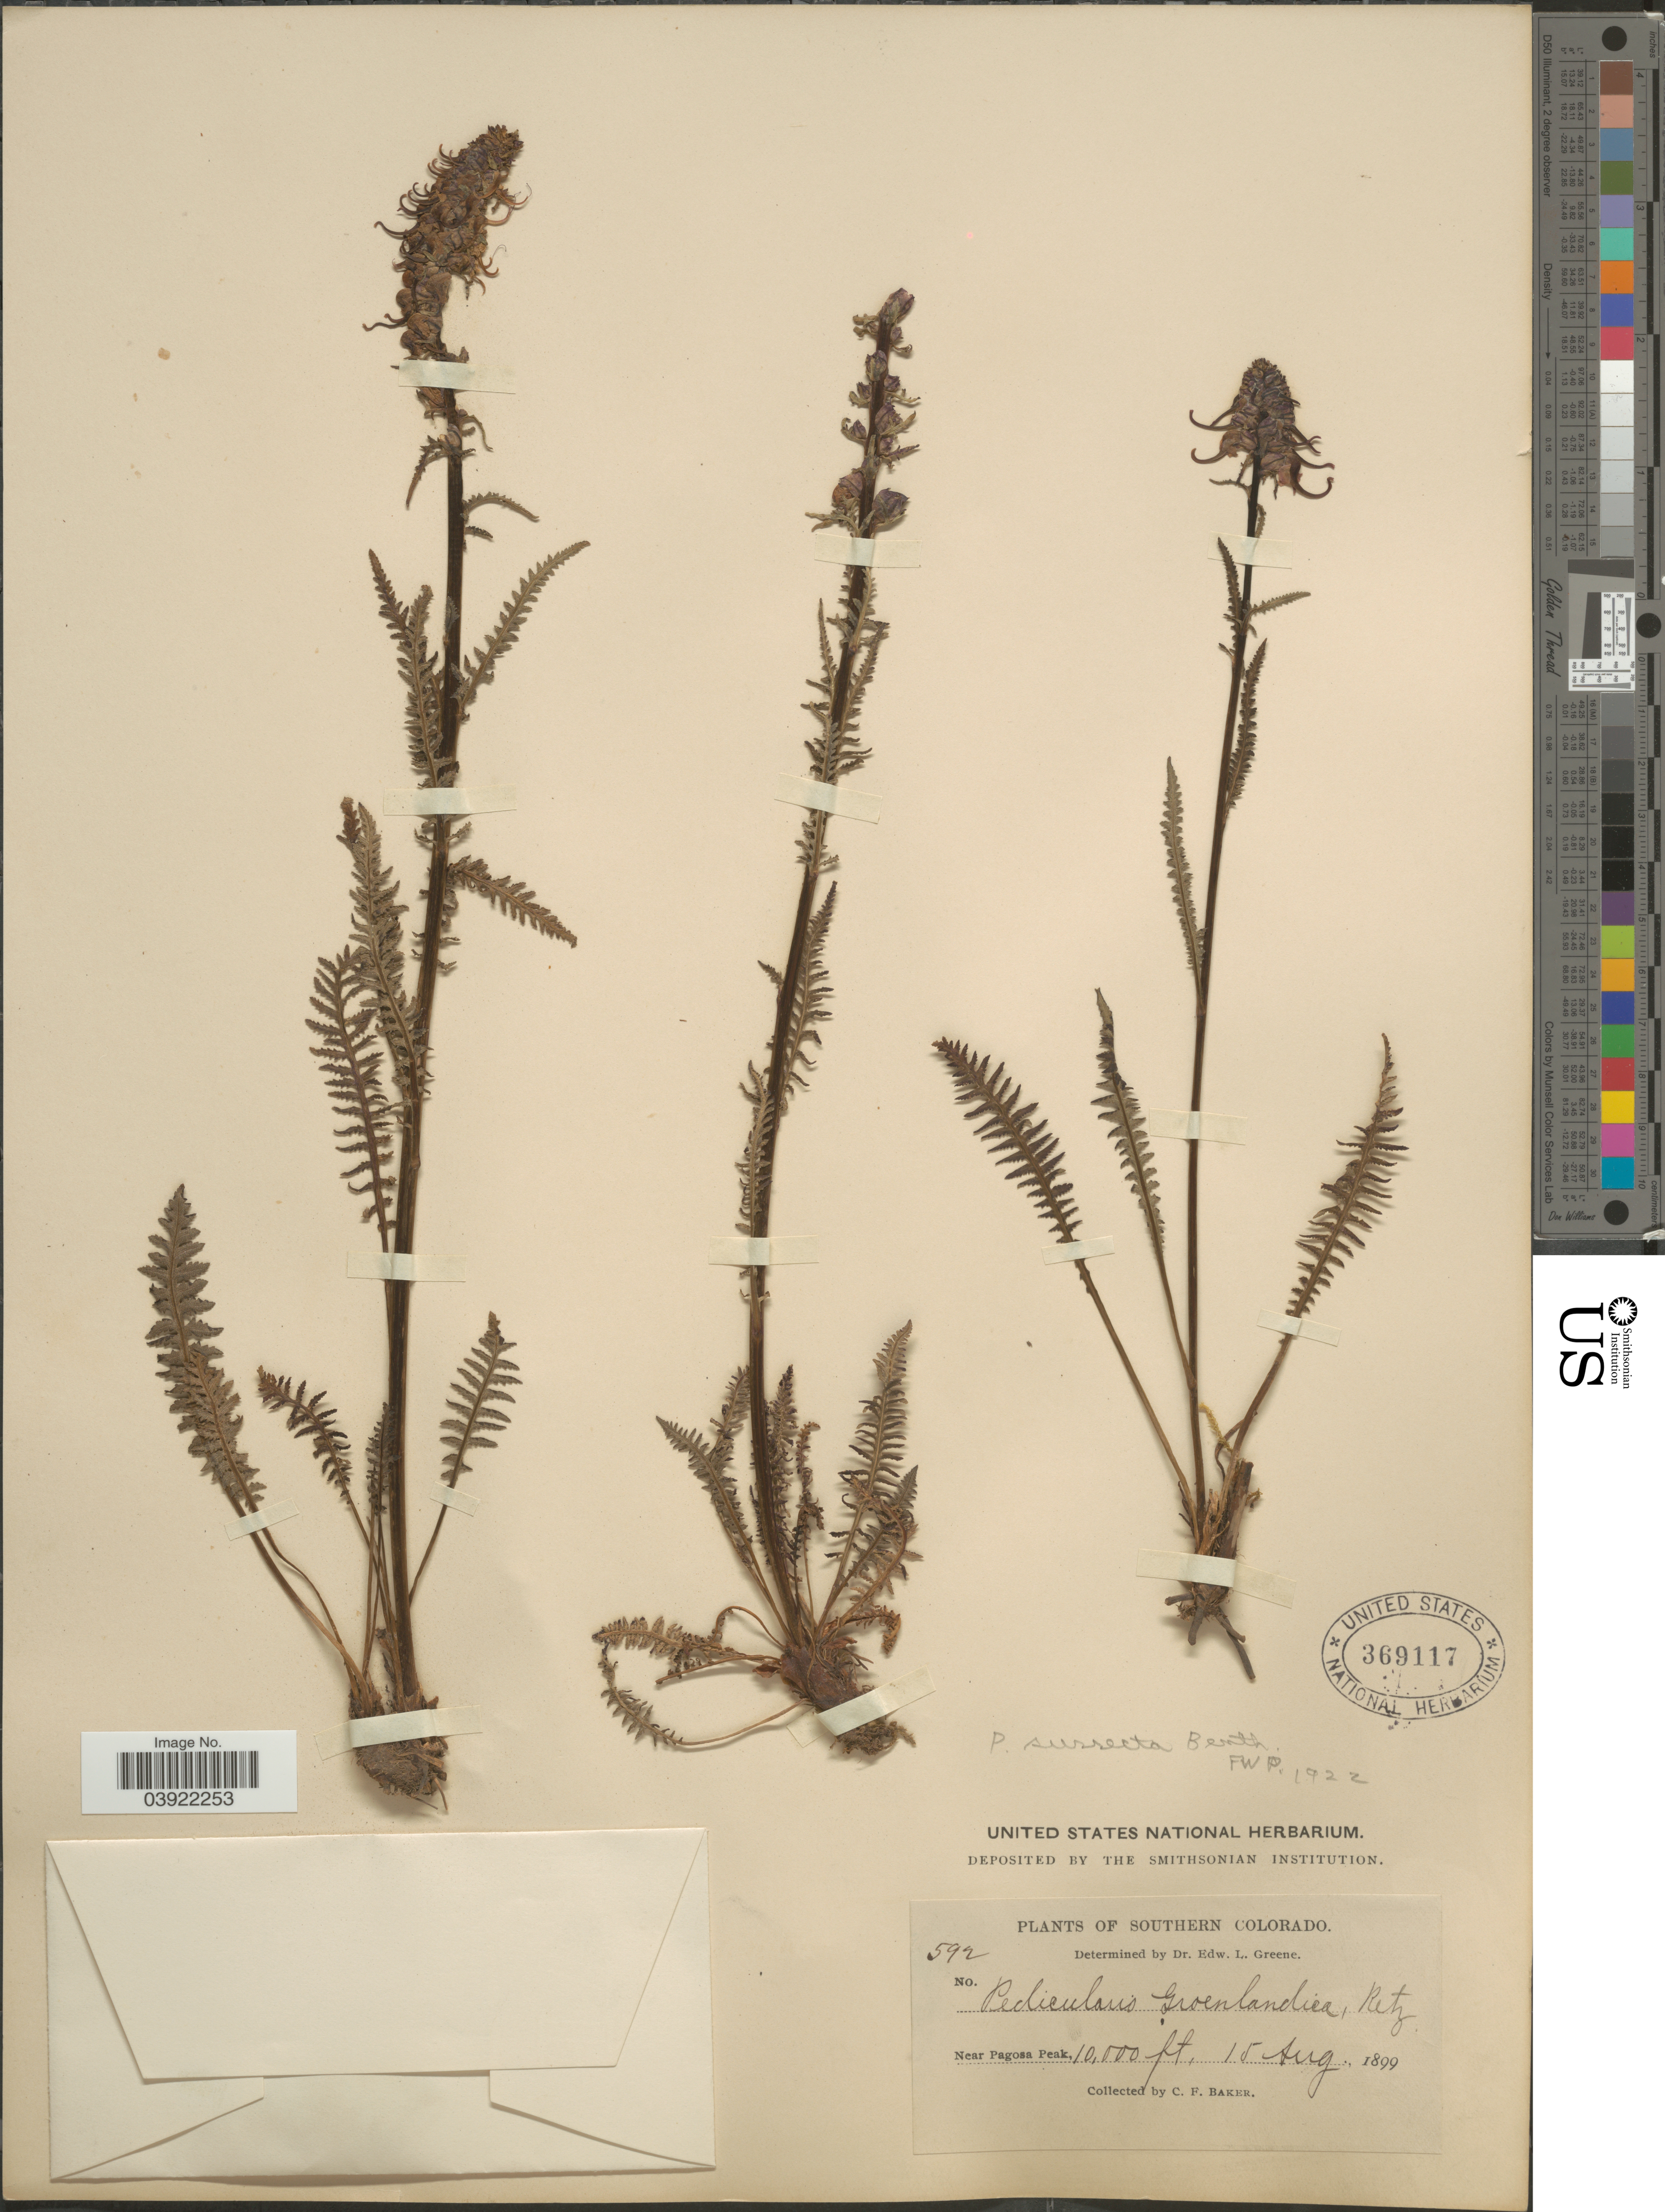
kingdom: Plantae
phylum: Tracheophyta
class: Magnoliopsida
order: Lamiales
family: Orobanchaceae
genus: Pedicularis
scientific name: Pedicularis groenlandica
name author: Retz.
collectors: C. F. Baker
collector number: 592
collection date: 1899-08-15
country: United States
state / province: Colorado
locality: Southern Colorado. Near Pagosa Peak.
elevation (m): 3048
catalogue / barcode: US 369117